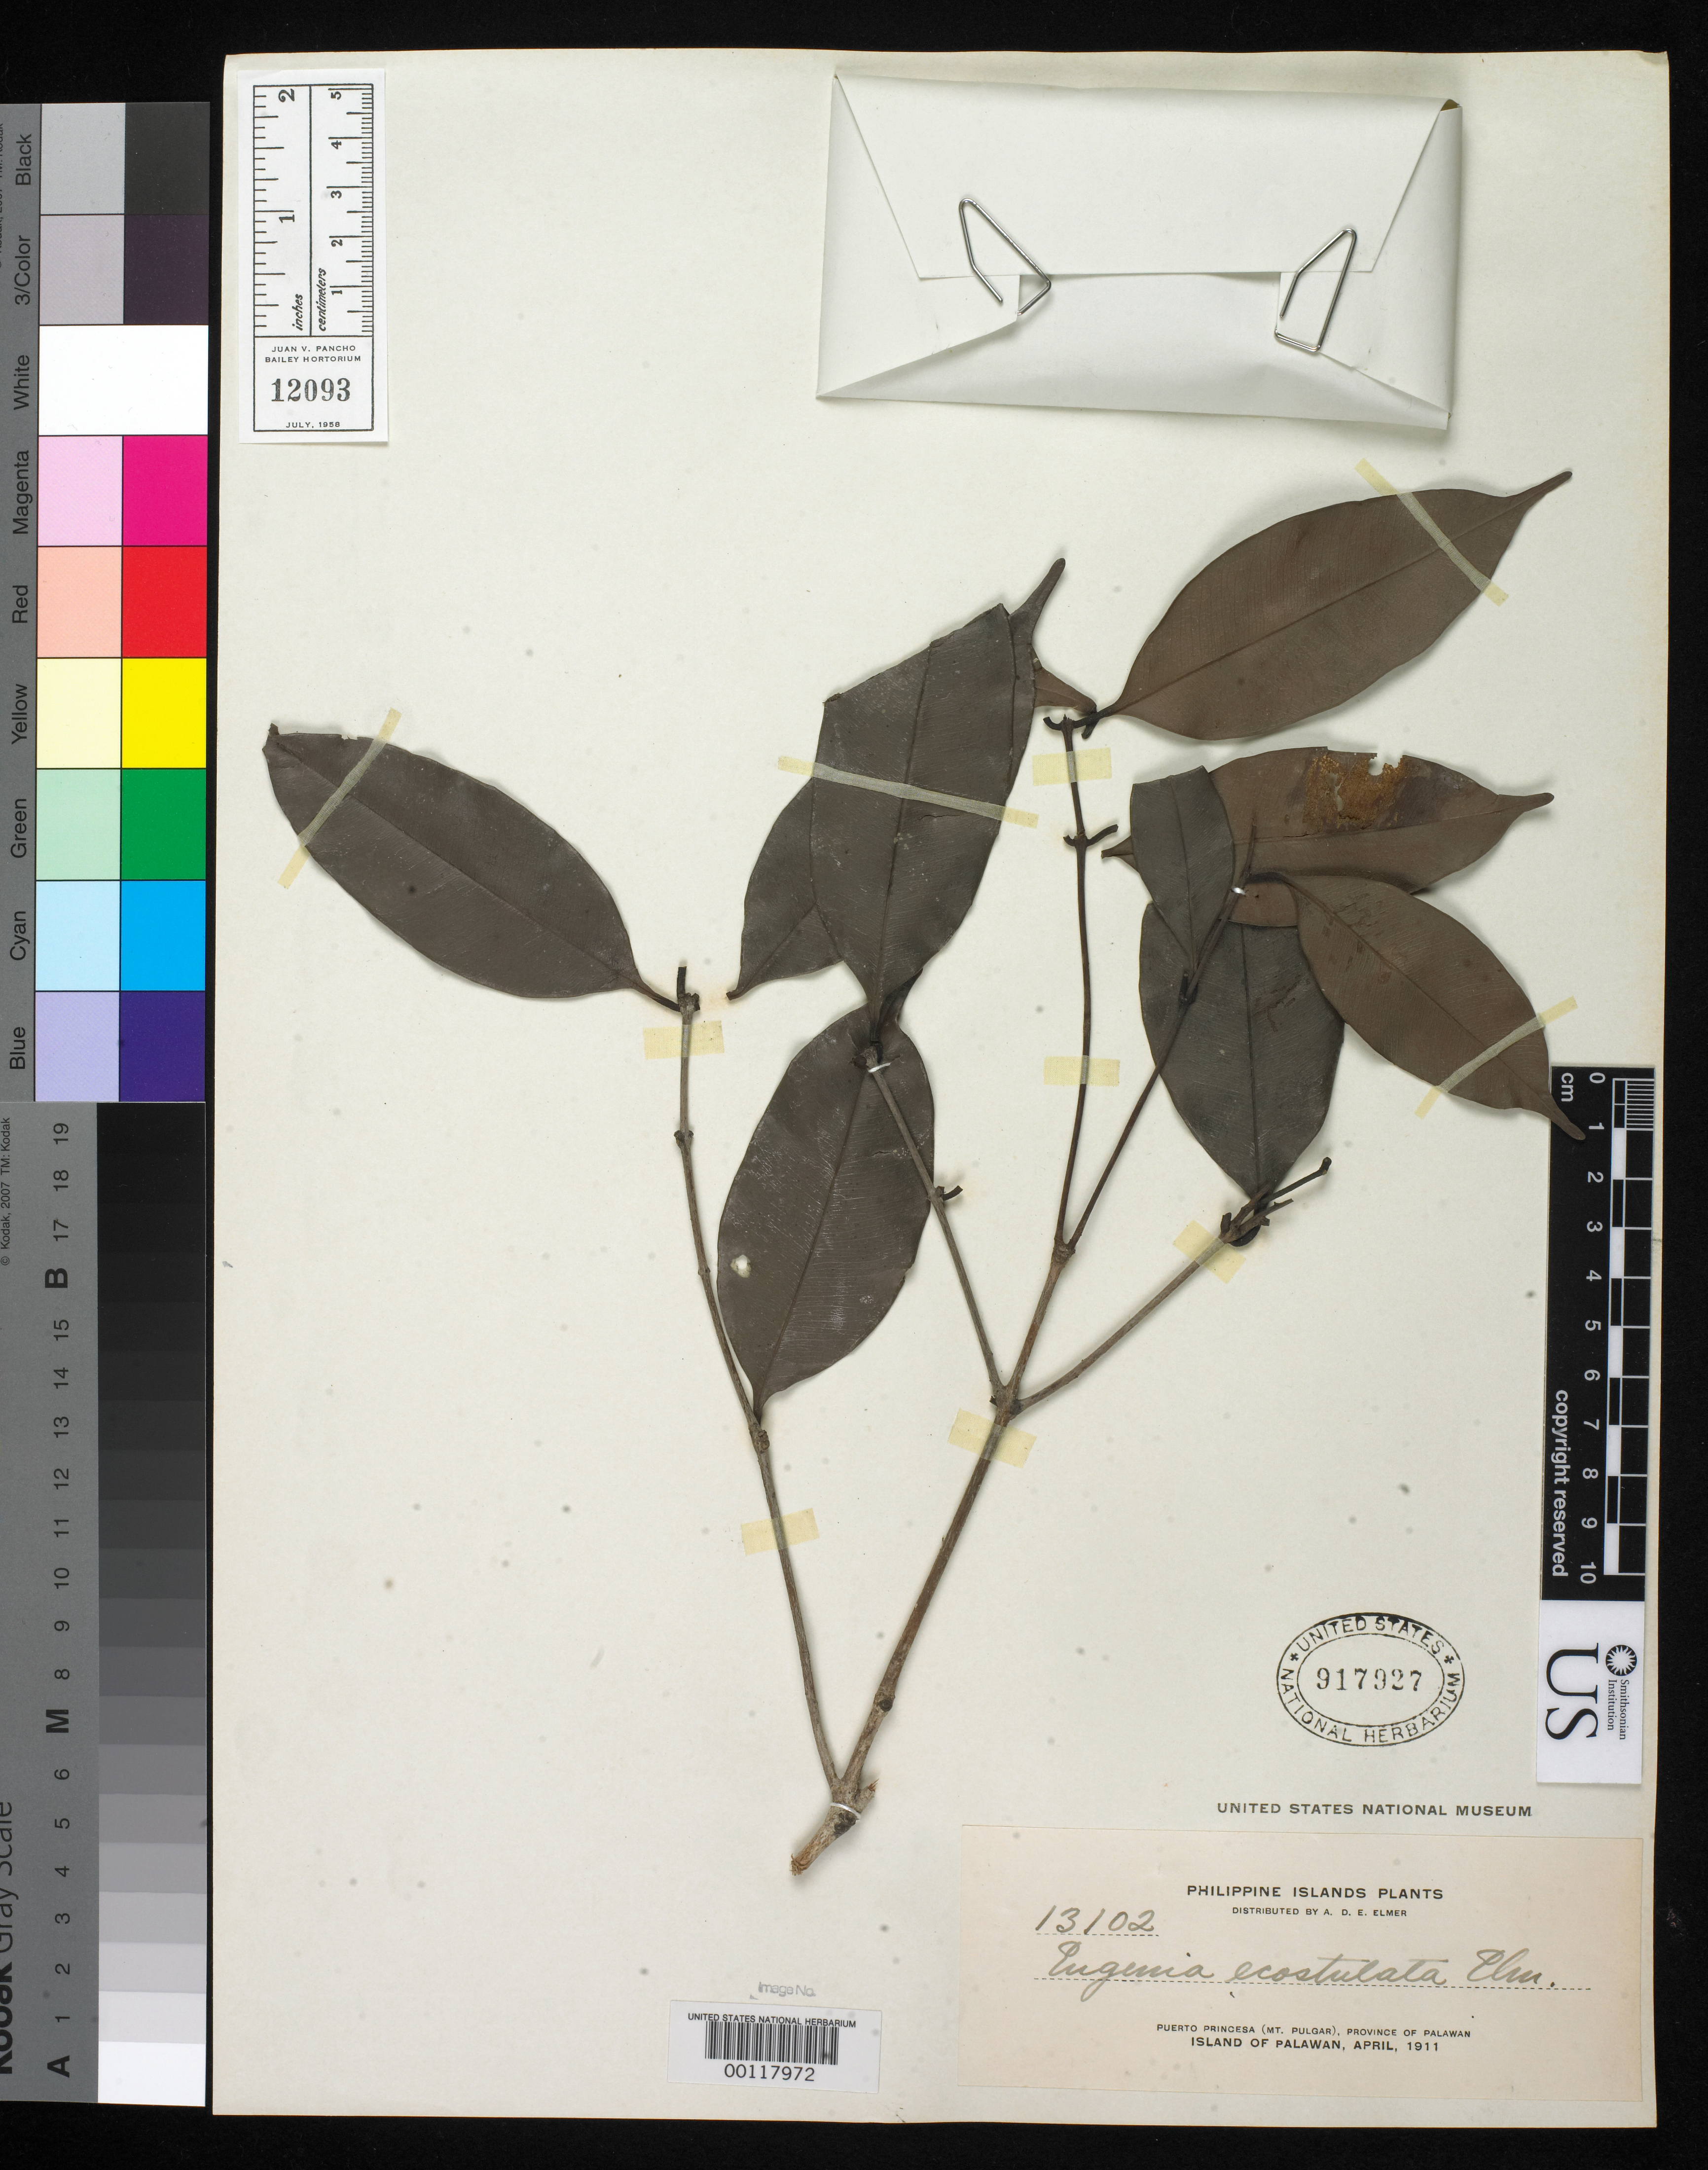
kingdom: Plantae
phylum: Tracheophyta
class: Magnoliopsida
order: Myrtales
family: Myrtaceae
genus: Eugenia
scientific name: Eugenia ecostulata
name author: Elmer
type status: Type Fragment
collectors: A. D. E. Elmer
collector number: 13102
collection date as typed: Apr 1911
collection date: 1911-04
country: Philippines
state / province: Mimaropa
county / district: Palawan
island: Palawan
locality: Puerto Princesa, Mt. Pulgar.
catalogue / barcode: US 917927